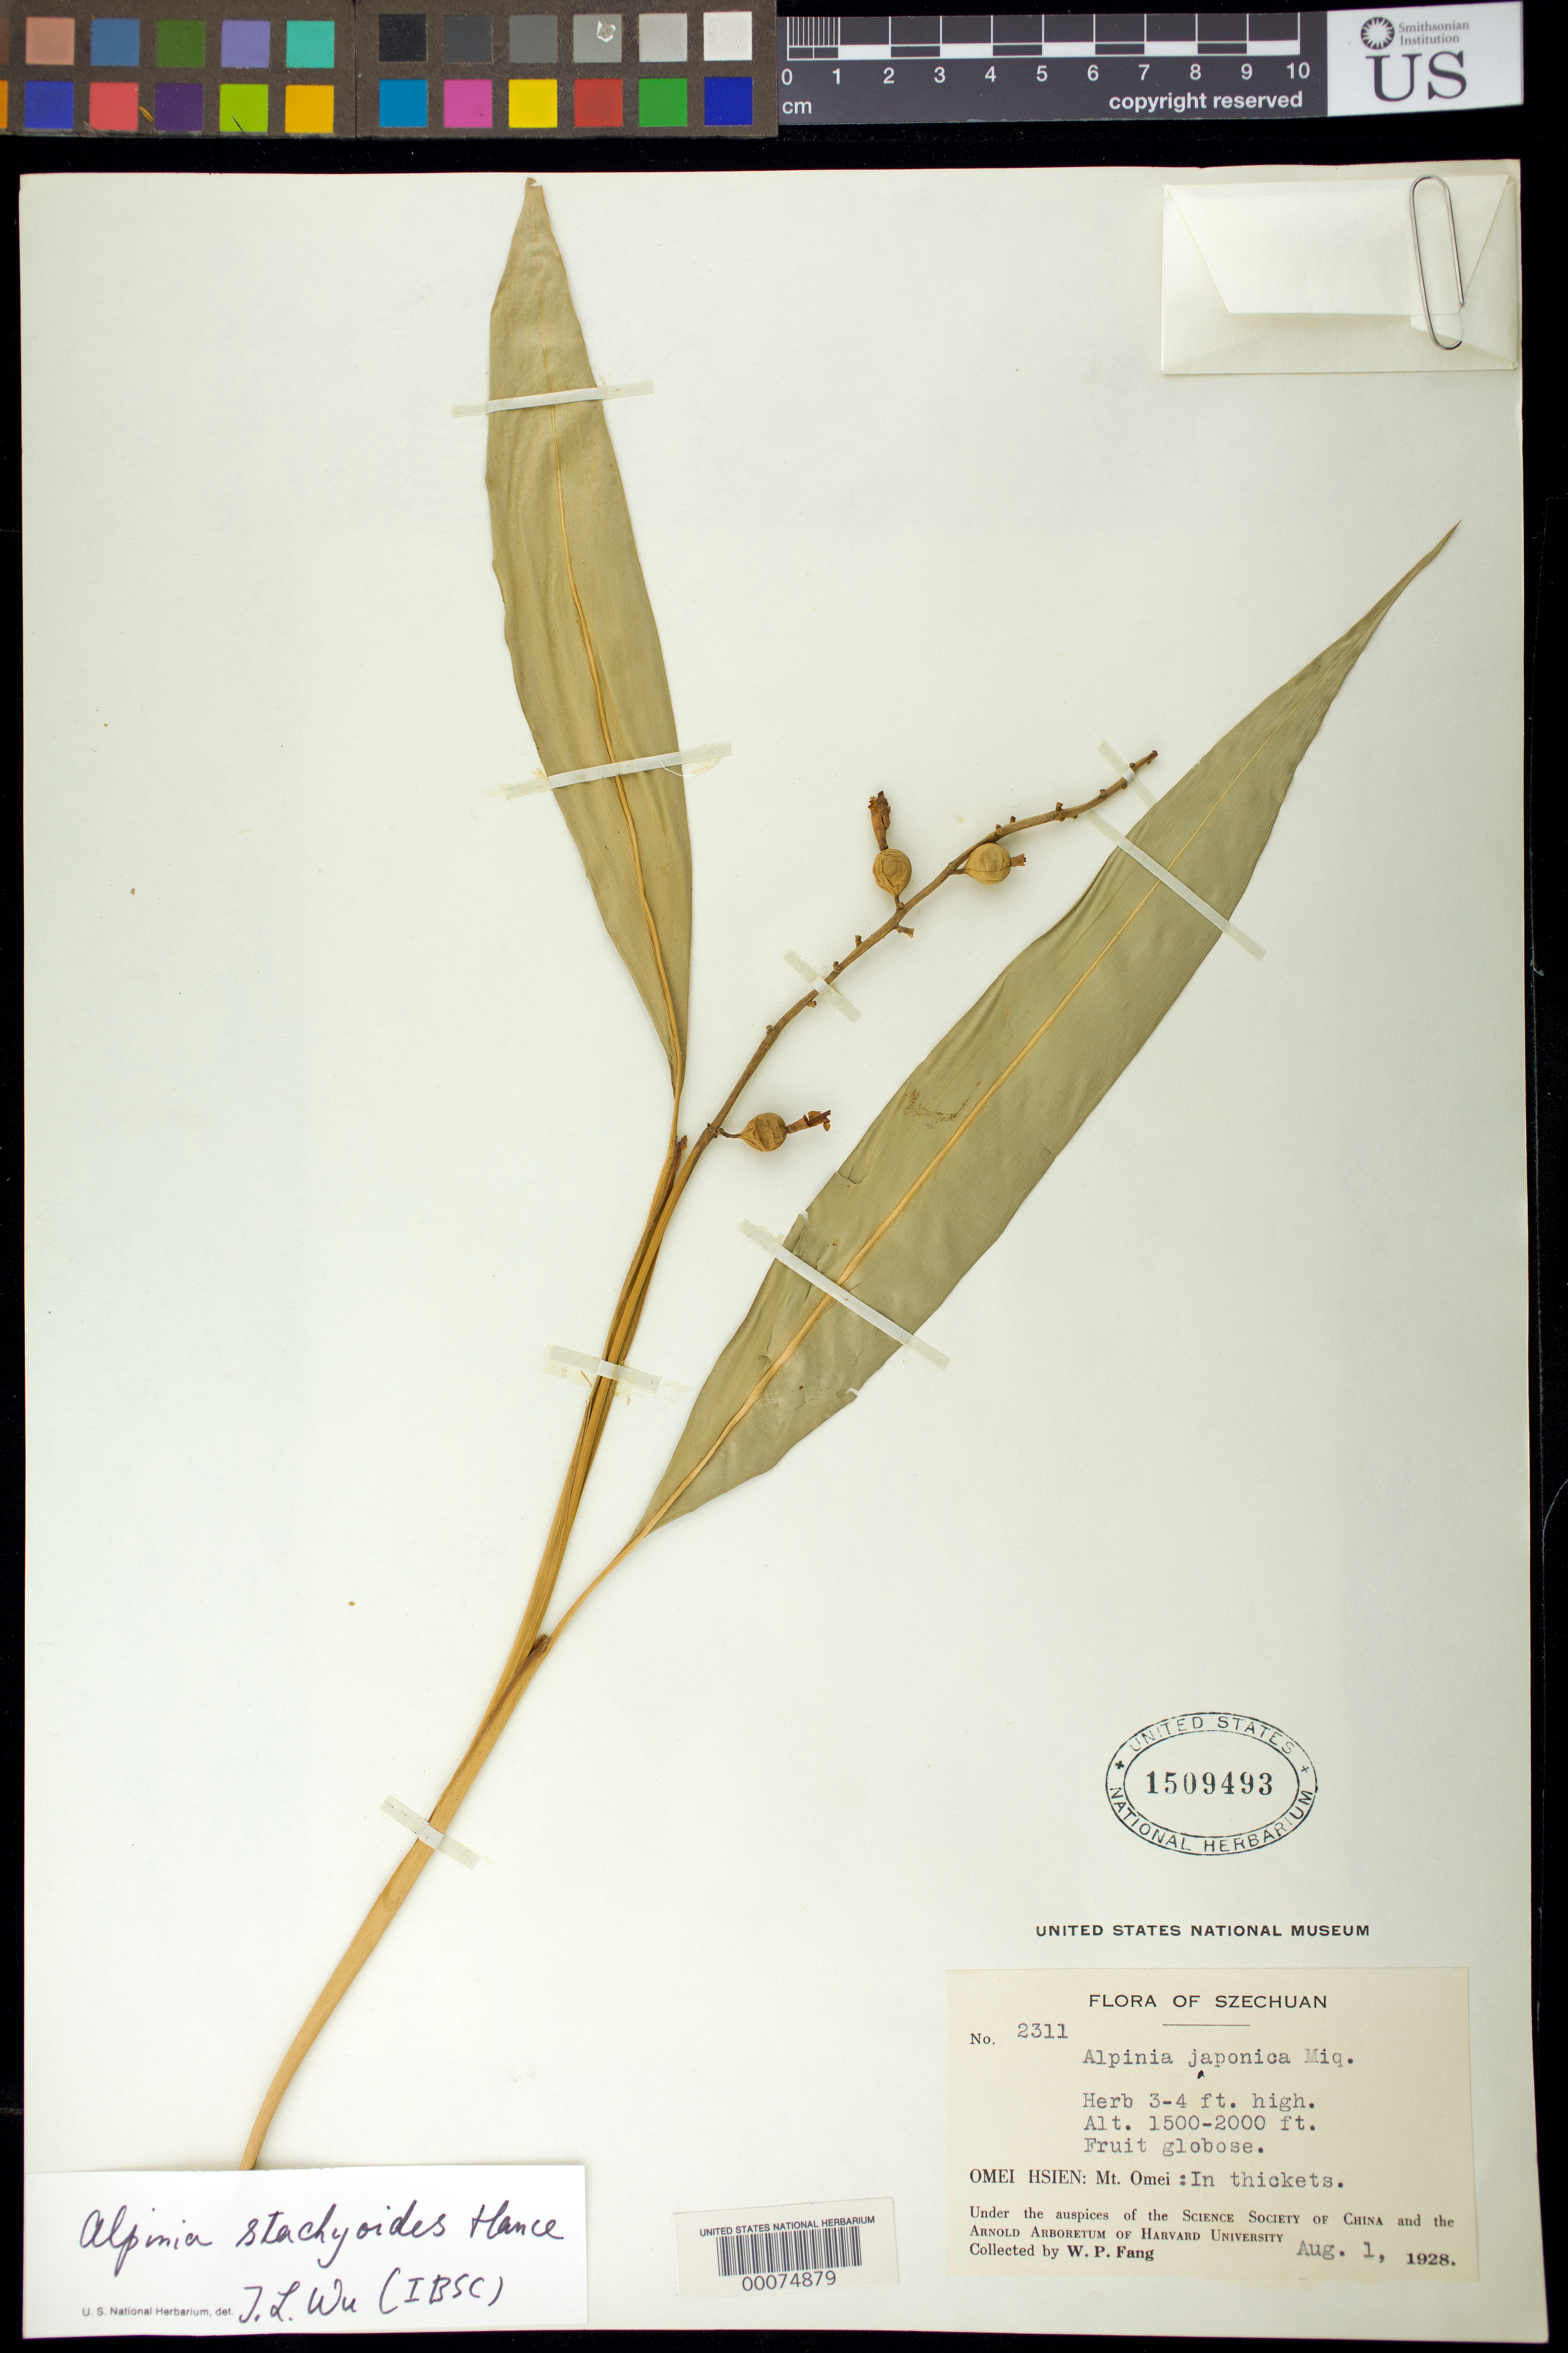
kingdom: Plantae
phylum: Tracheophyta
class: Liliopsida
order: Zingiberales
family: Zingiberaceae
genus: Alpinia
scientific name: Alpinia stachyoides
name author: Hance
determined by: Wu, Te-Ling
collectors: W. P. Fang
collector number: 2311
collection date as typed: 01 Aug 1928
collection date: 1928-08-01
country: China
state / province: Sichuan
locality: Omei hsien: mt. omei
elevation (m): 457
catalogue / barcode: US 1509493